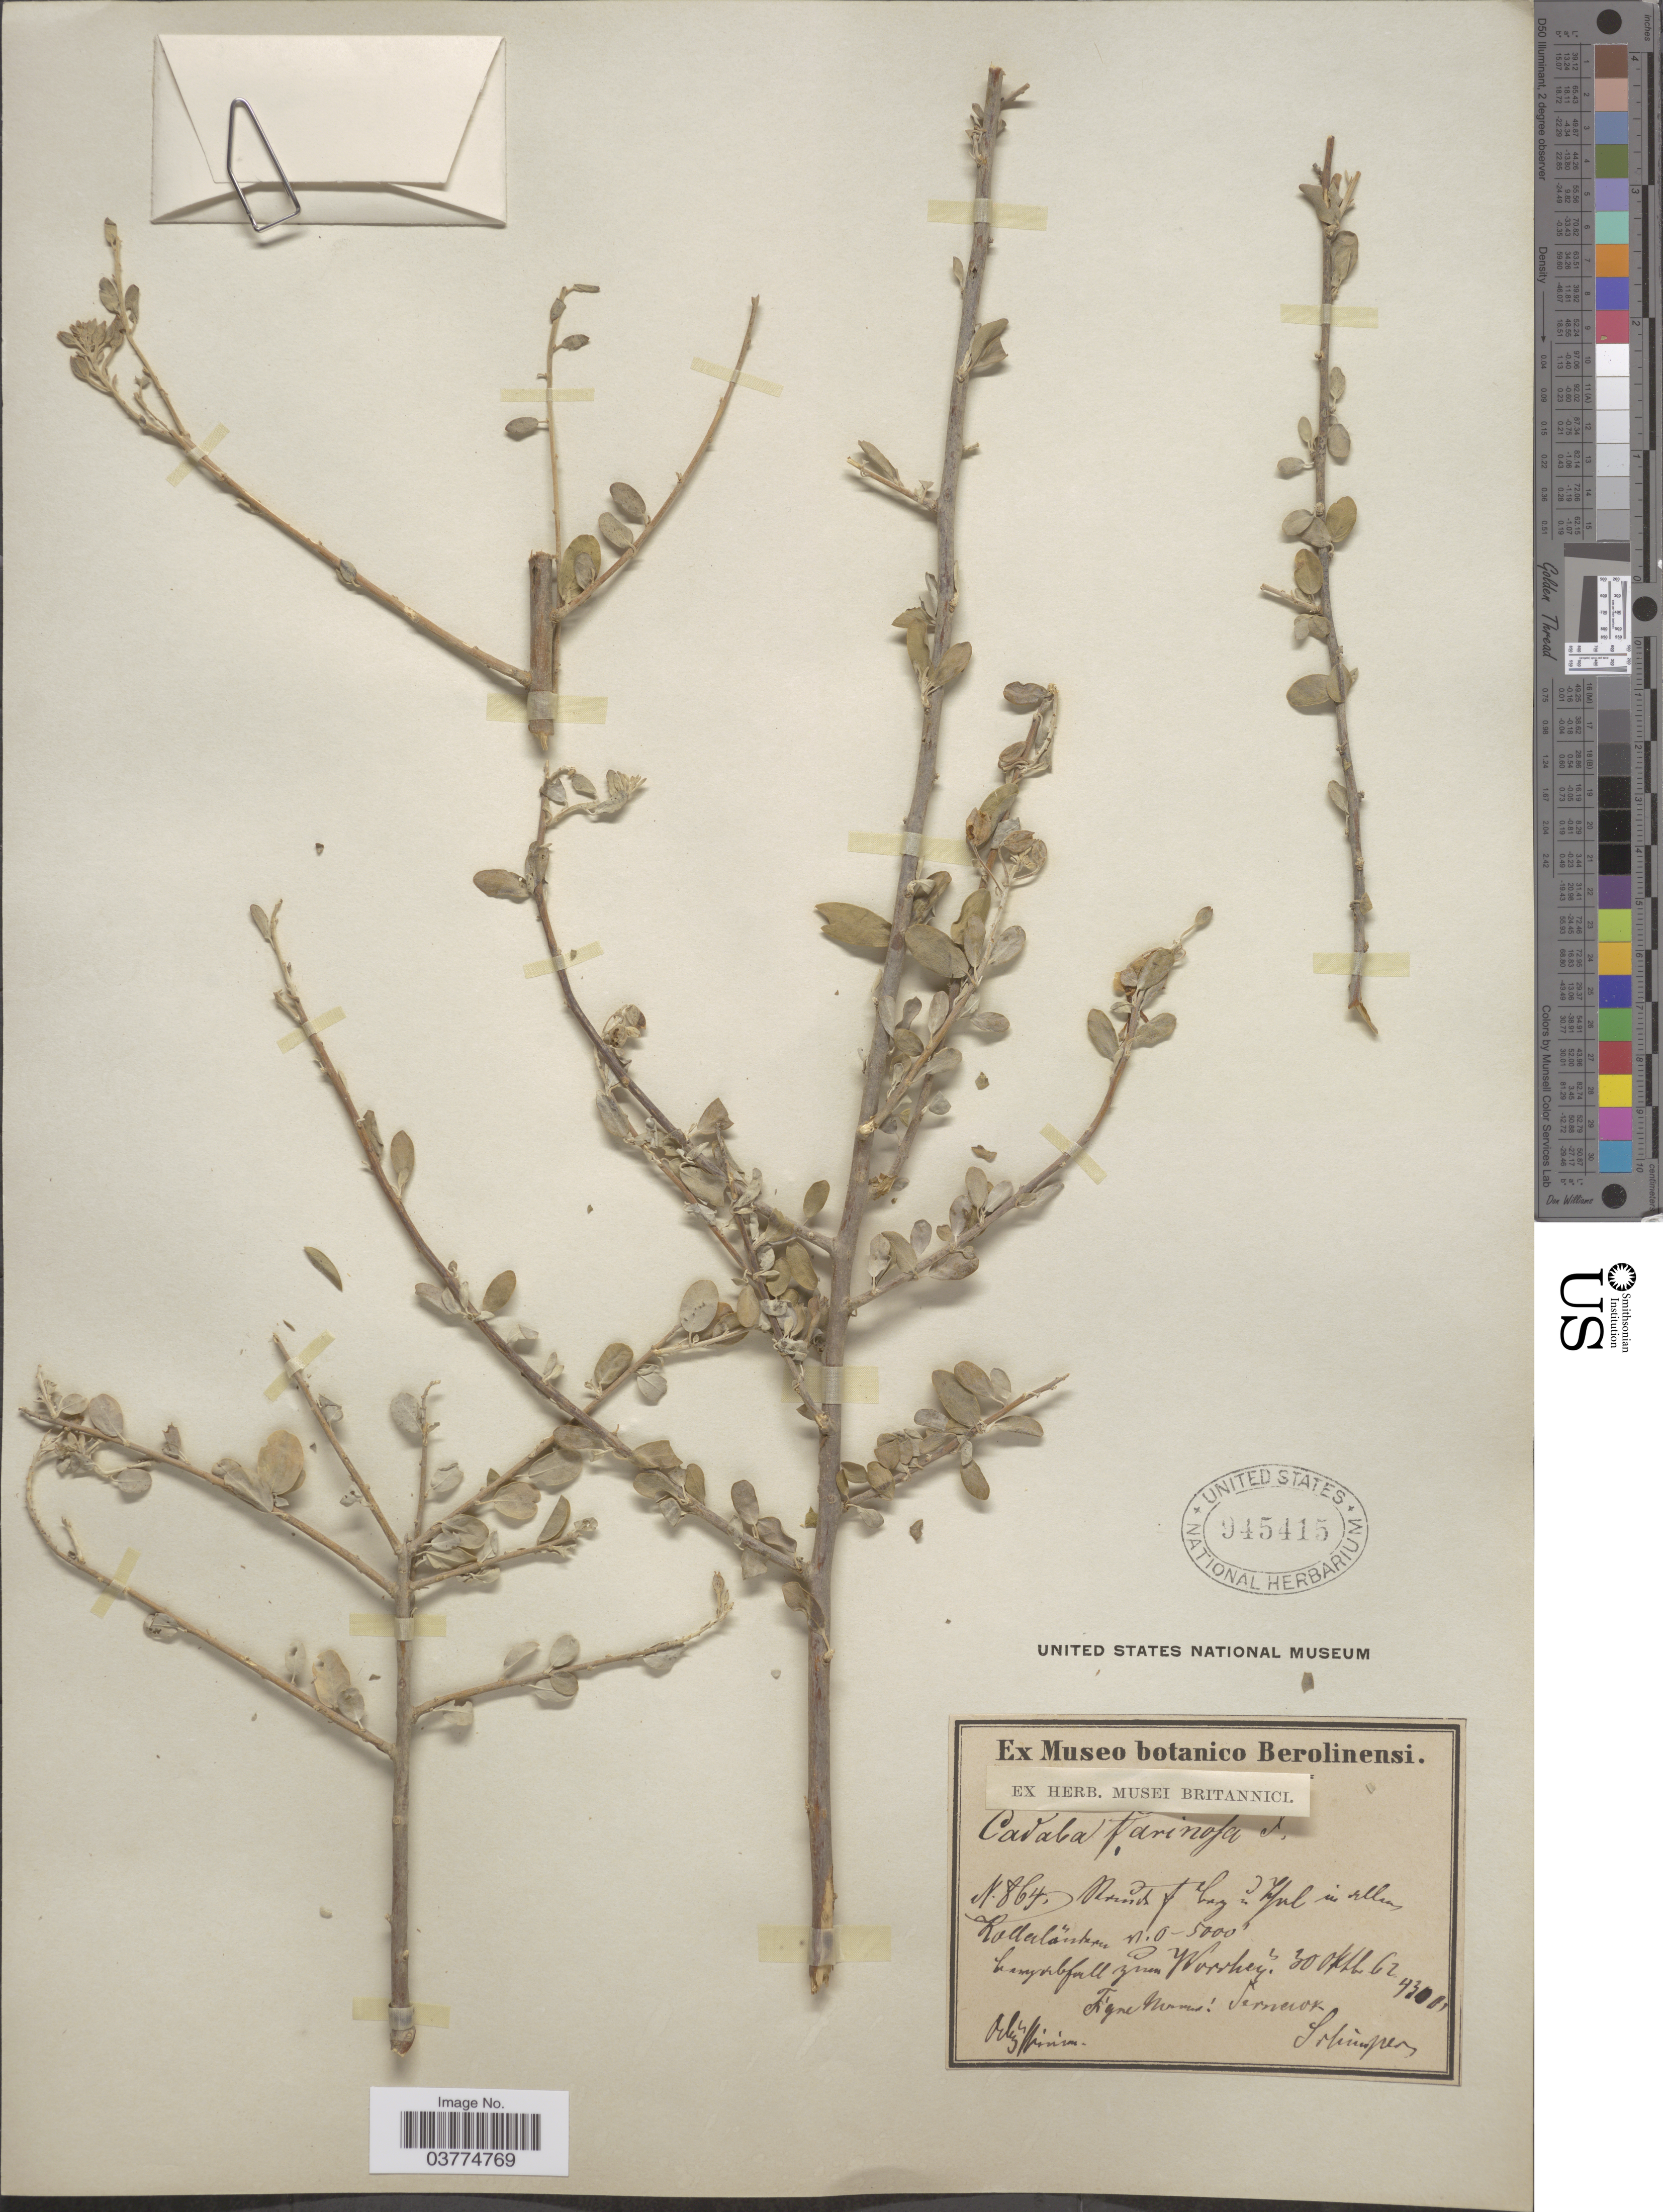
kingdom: Plantae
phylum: Tracheophyta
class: Magnoliopsida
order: Brassicales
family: Capparaceae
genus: Cadaba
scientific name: Cadaba farinosa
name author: Forssk.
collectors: -. Schimper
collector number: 864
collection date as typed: Transcribed d/m/y: 30/10/62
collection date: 1862-10-30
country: Ethiopia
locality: [mostly illegible text] Tigre. Abyssinia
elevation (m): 1311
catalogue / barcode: US 945415